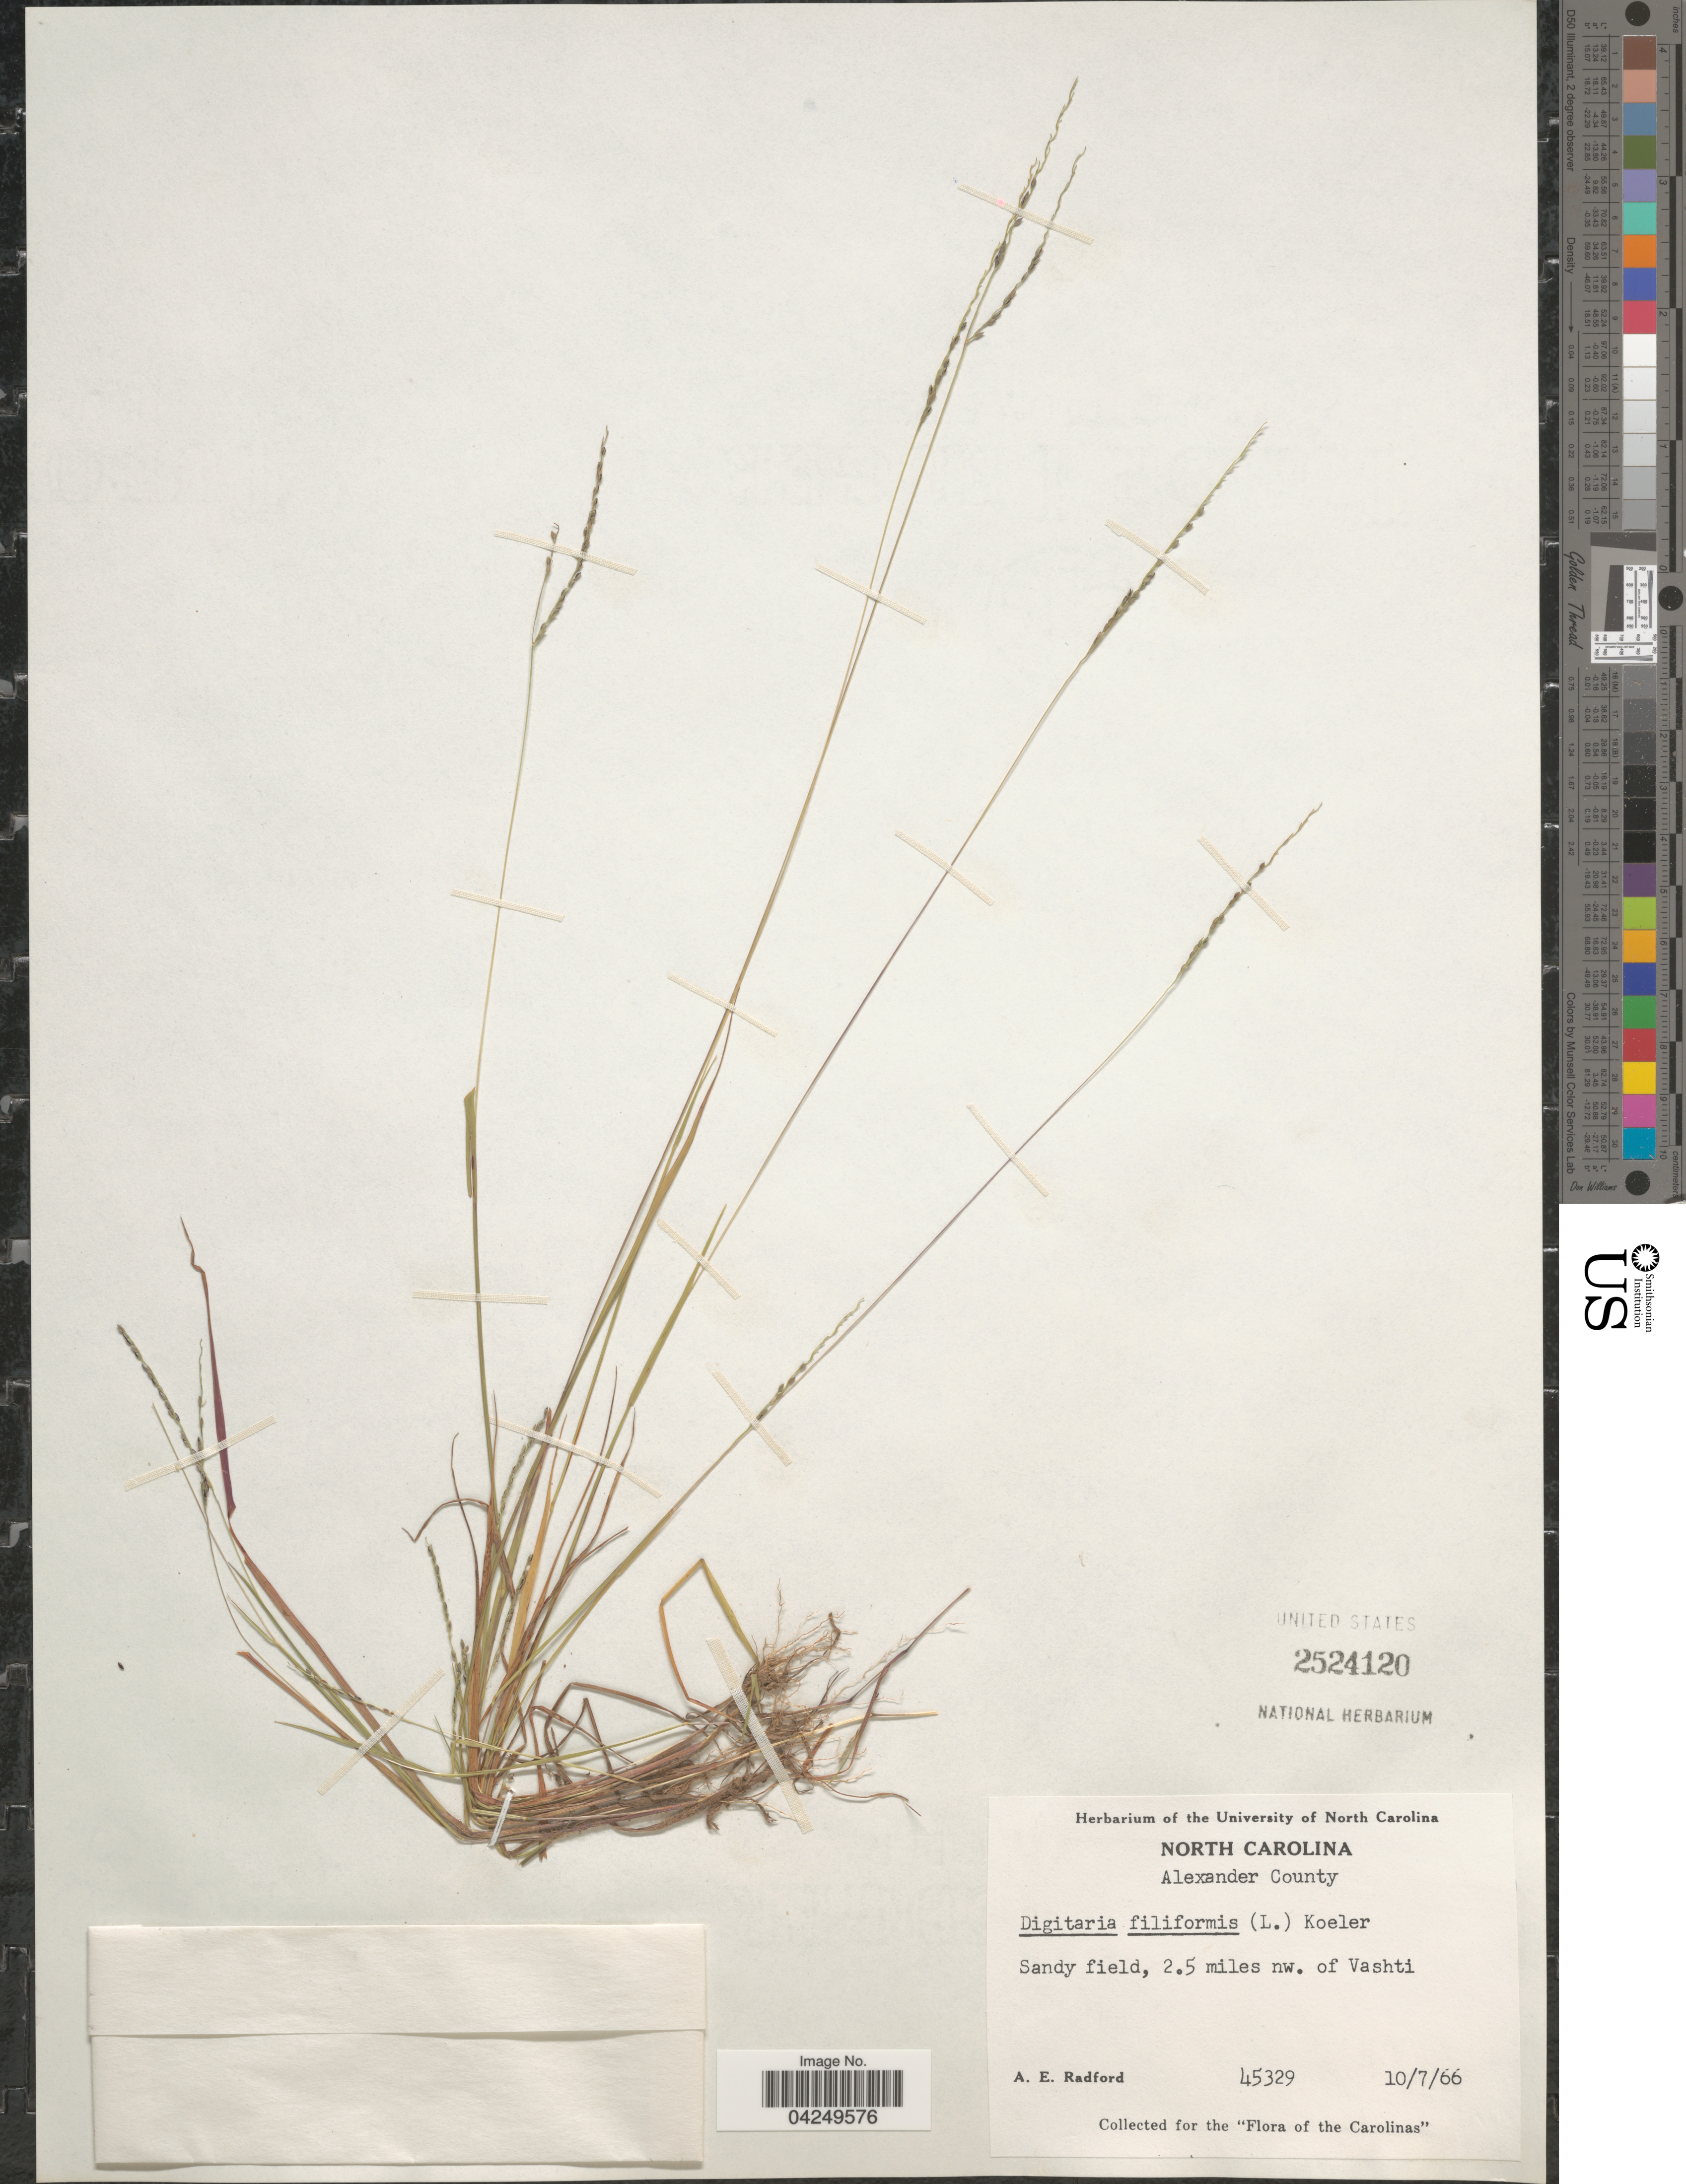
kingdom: Plantae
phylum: Tracheophyta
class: Liliopsida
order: Poales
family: Poaceae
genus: Digitaria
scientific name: Digitaria filiformis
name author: (L.) Koeler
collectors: A. E. Radford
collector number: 45329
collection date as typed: Transcribed d/m/y: 7/10/66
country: United States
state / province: North Carolina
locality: Alexander County. Sandy field, 2.5 miles nw. of Vashti.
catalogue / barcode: US 2524120